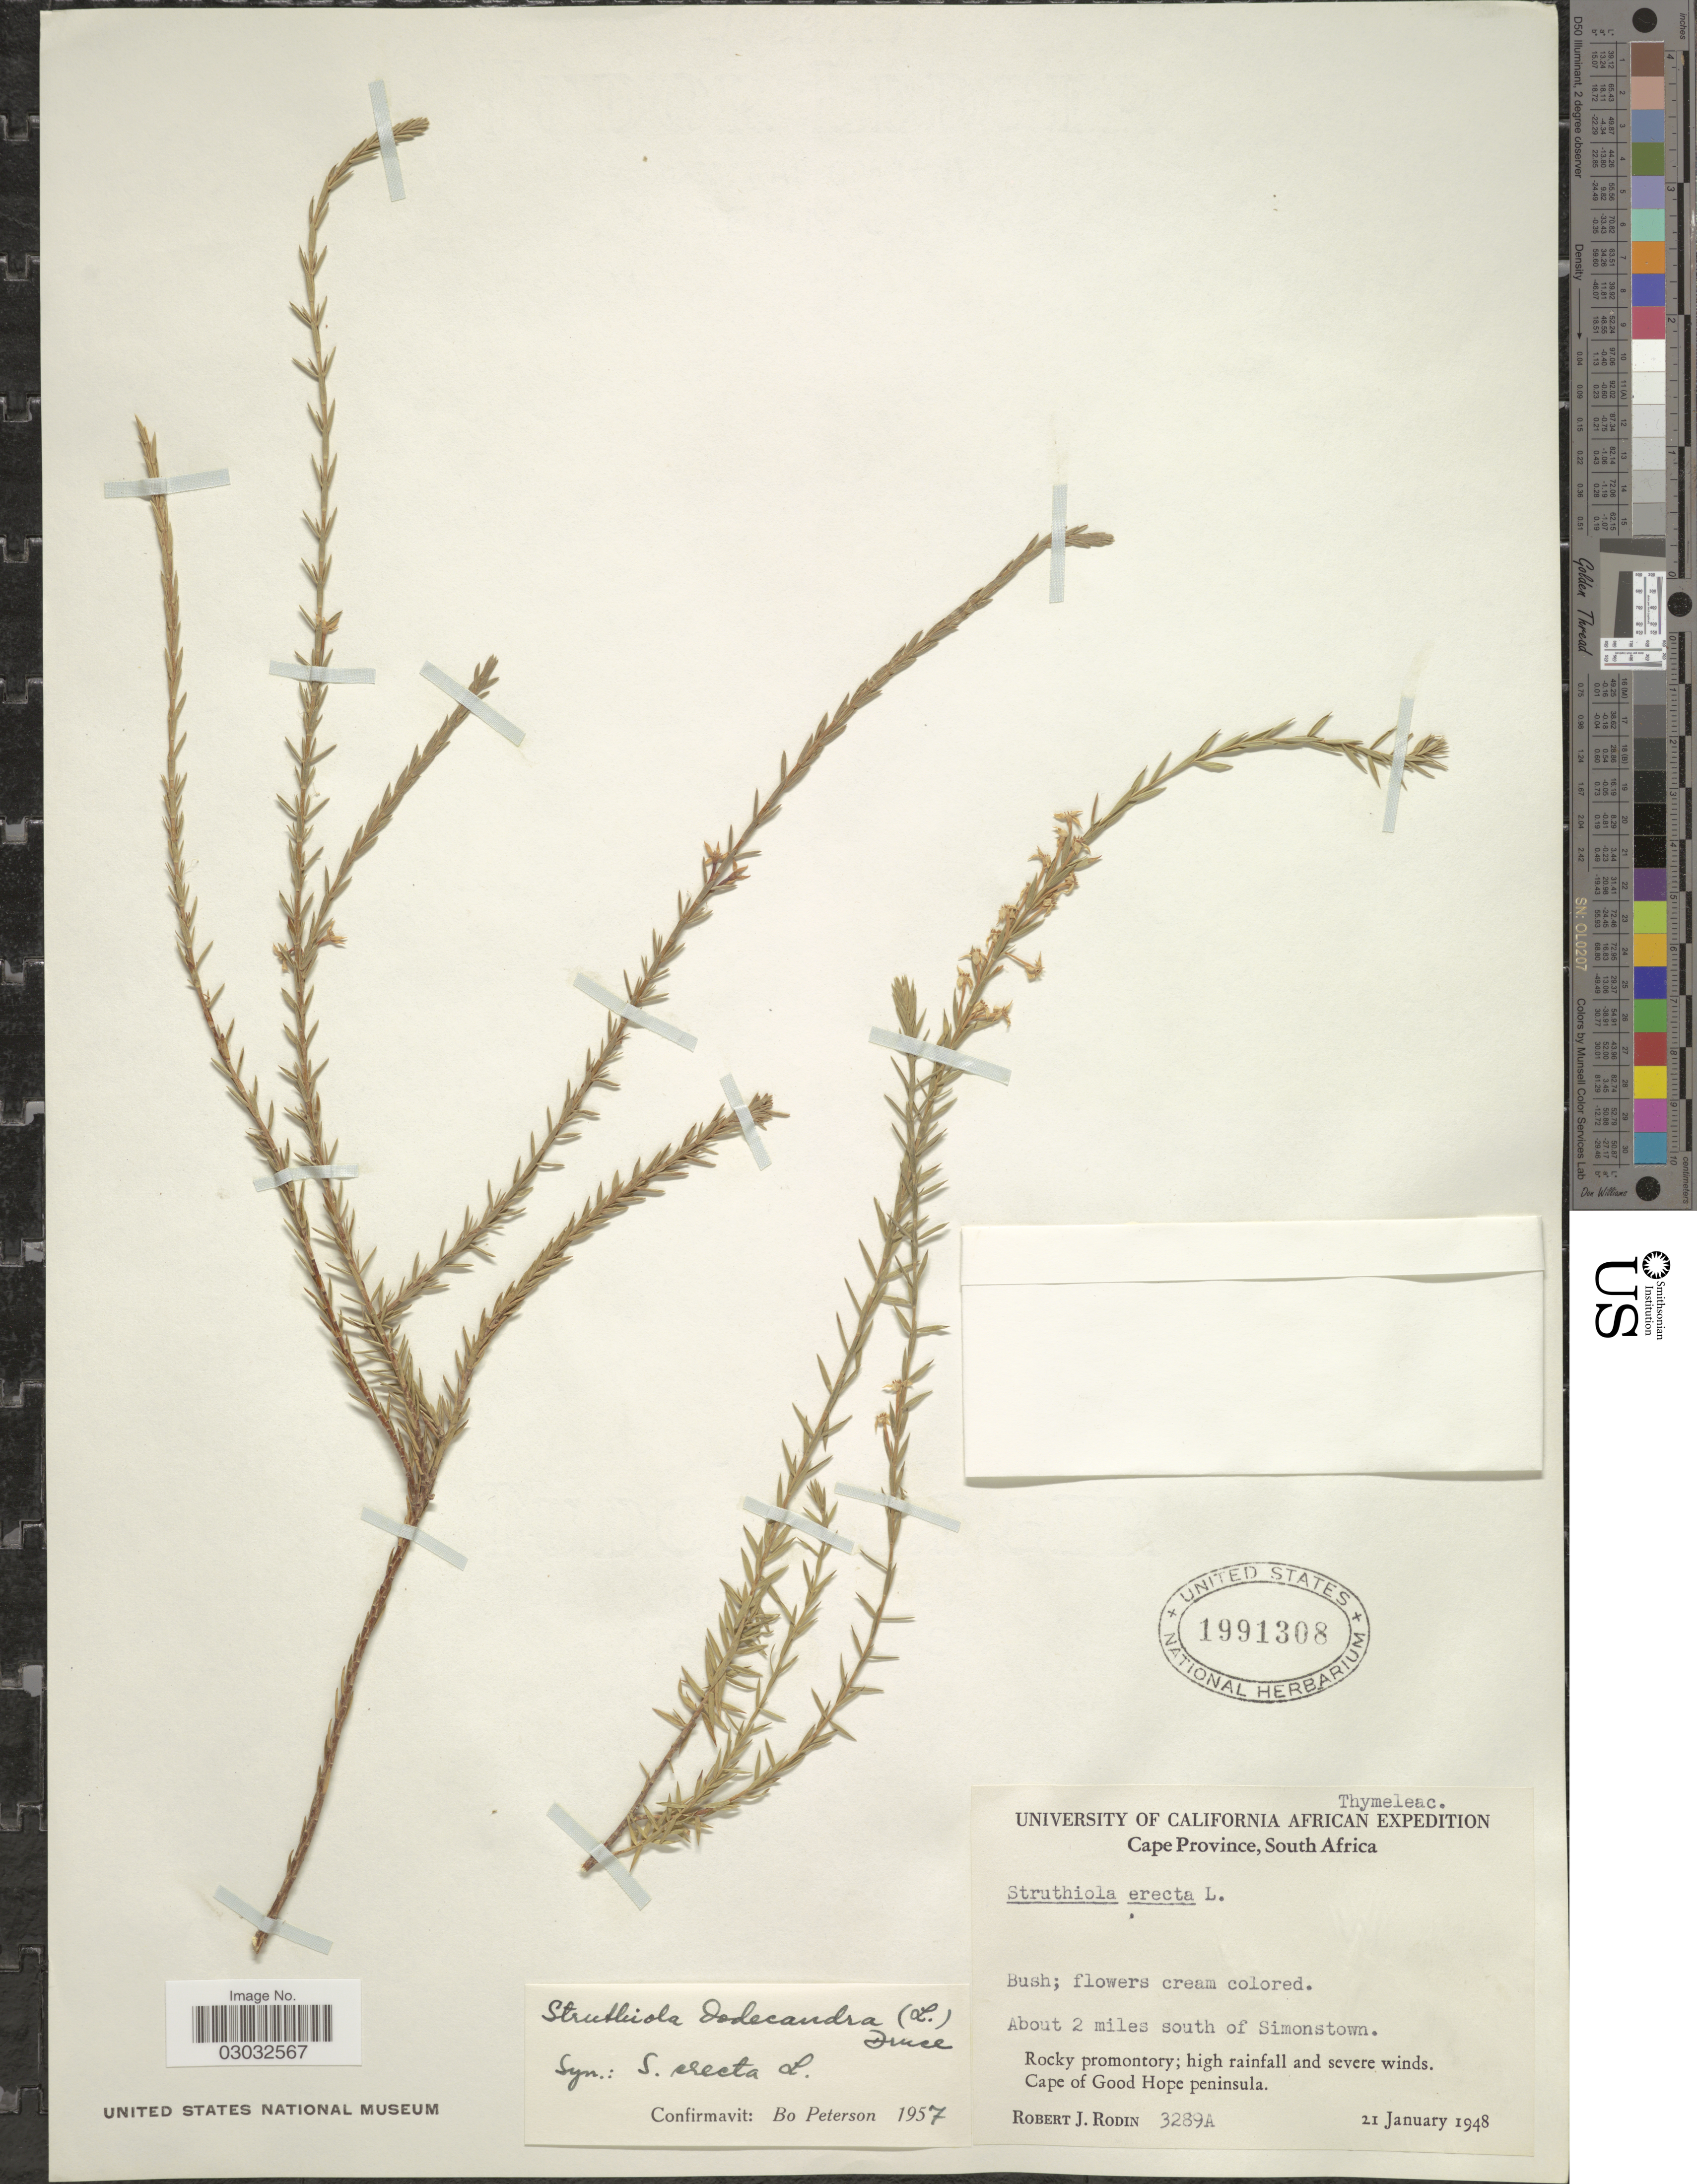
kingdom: Plantae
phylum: Tracheophyta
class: Magnoliopsida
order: Malvales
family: Thymelaeaceae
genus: Struthiola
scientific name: Struthiola dodecandra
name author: (L.) Druce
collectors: R. J. Rodin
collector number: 3289A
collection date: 1948-01-21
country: South Africa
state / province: Western Cape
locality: About 2 miles south of Simonstown. Cape of Good Hope peninsula.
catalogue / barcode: US 1991308